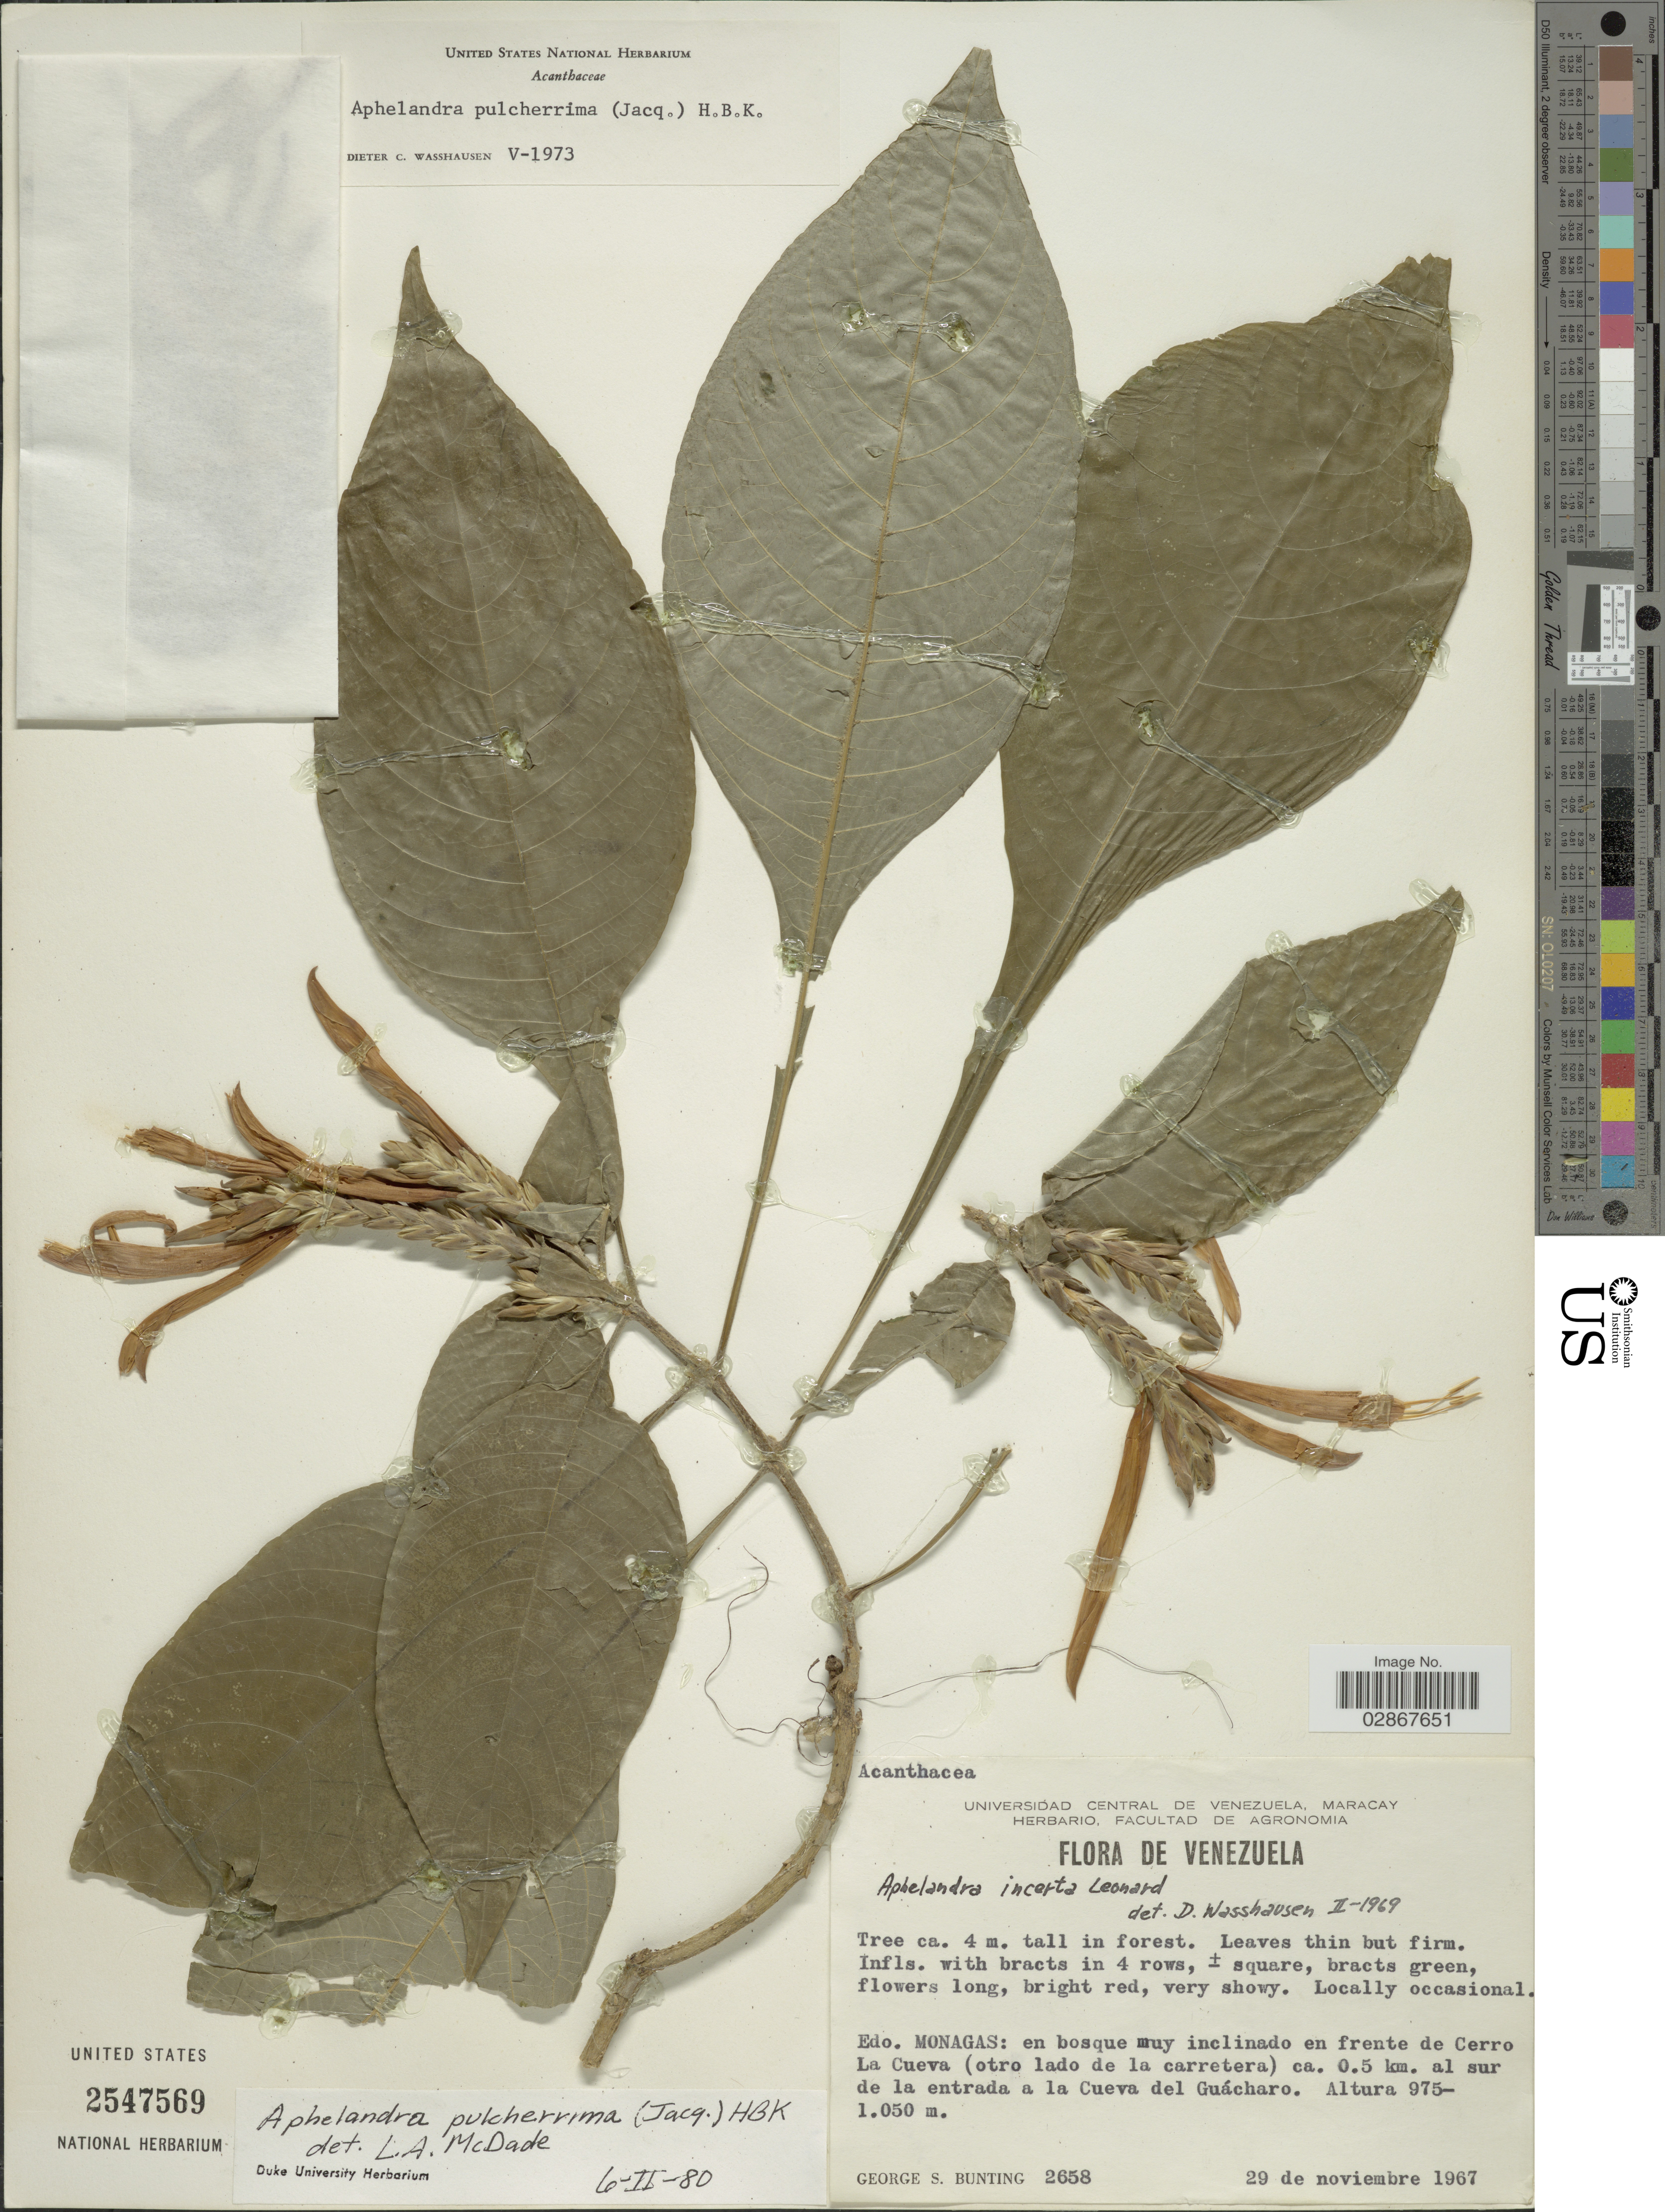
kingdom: Plantae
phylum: Tracheophyta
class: Magnoliopsida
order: Lamiales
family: Acanthaceae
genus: Aphelandra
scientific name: Aphelandra pulcherrima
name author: (Jacq.) Kunth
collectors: G. S. Bunting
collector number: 2658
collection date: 1967-11-29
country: Venezuela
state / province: Monagas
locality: En bosque muy inclinado en frente de Cerro La Cueva (otro lado de la carretera) ca. 0.5 km. al sur de la entrada a la Cueva del Guácharo.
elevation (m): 975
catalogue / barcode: US 2547569